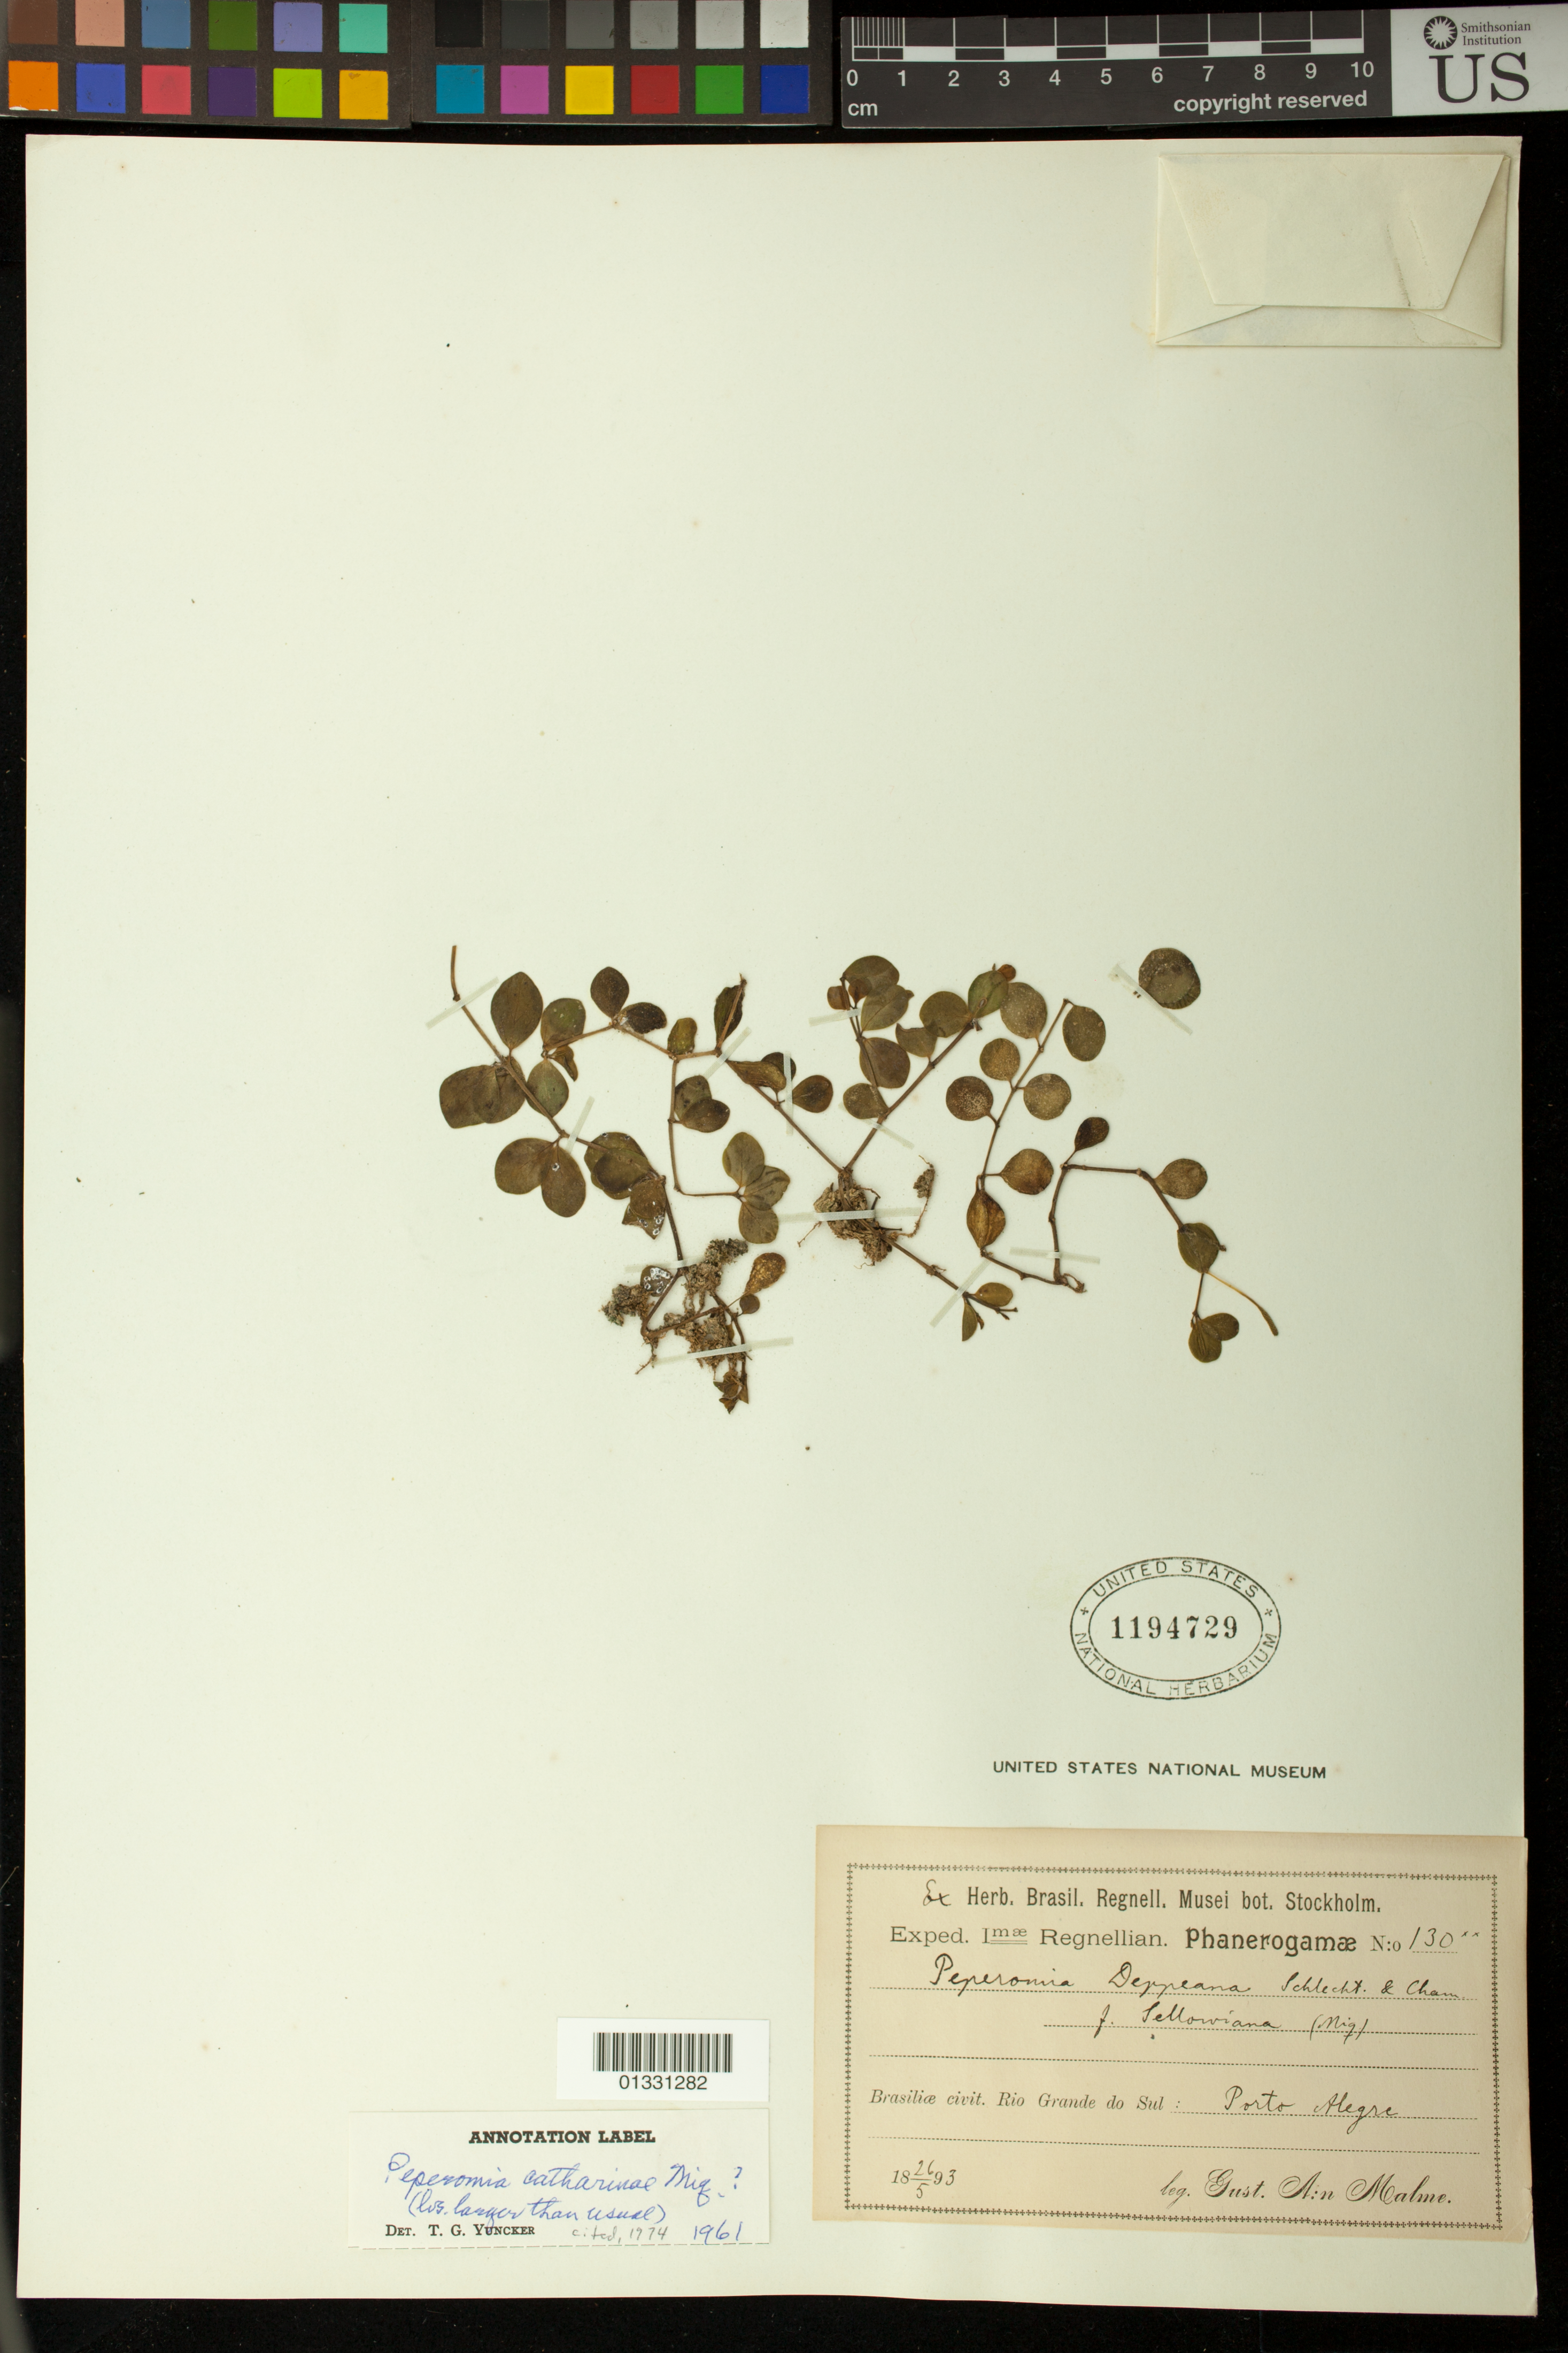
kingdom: Plantae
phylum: Tracheophyta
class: Magnoliopsida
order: Piperales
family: Piperaceae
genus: Peperomia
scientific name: Peperomia catharinae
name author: Miq.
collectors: G. O. A. Malme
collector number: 130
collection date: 1893-04-26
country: Brazil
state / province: Rio Grande do Sul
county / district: Porto Alegre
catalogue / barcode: US 1194729